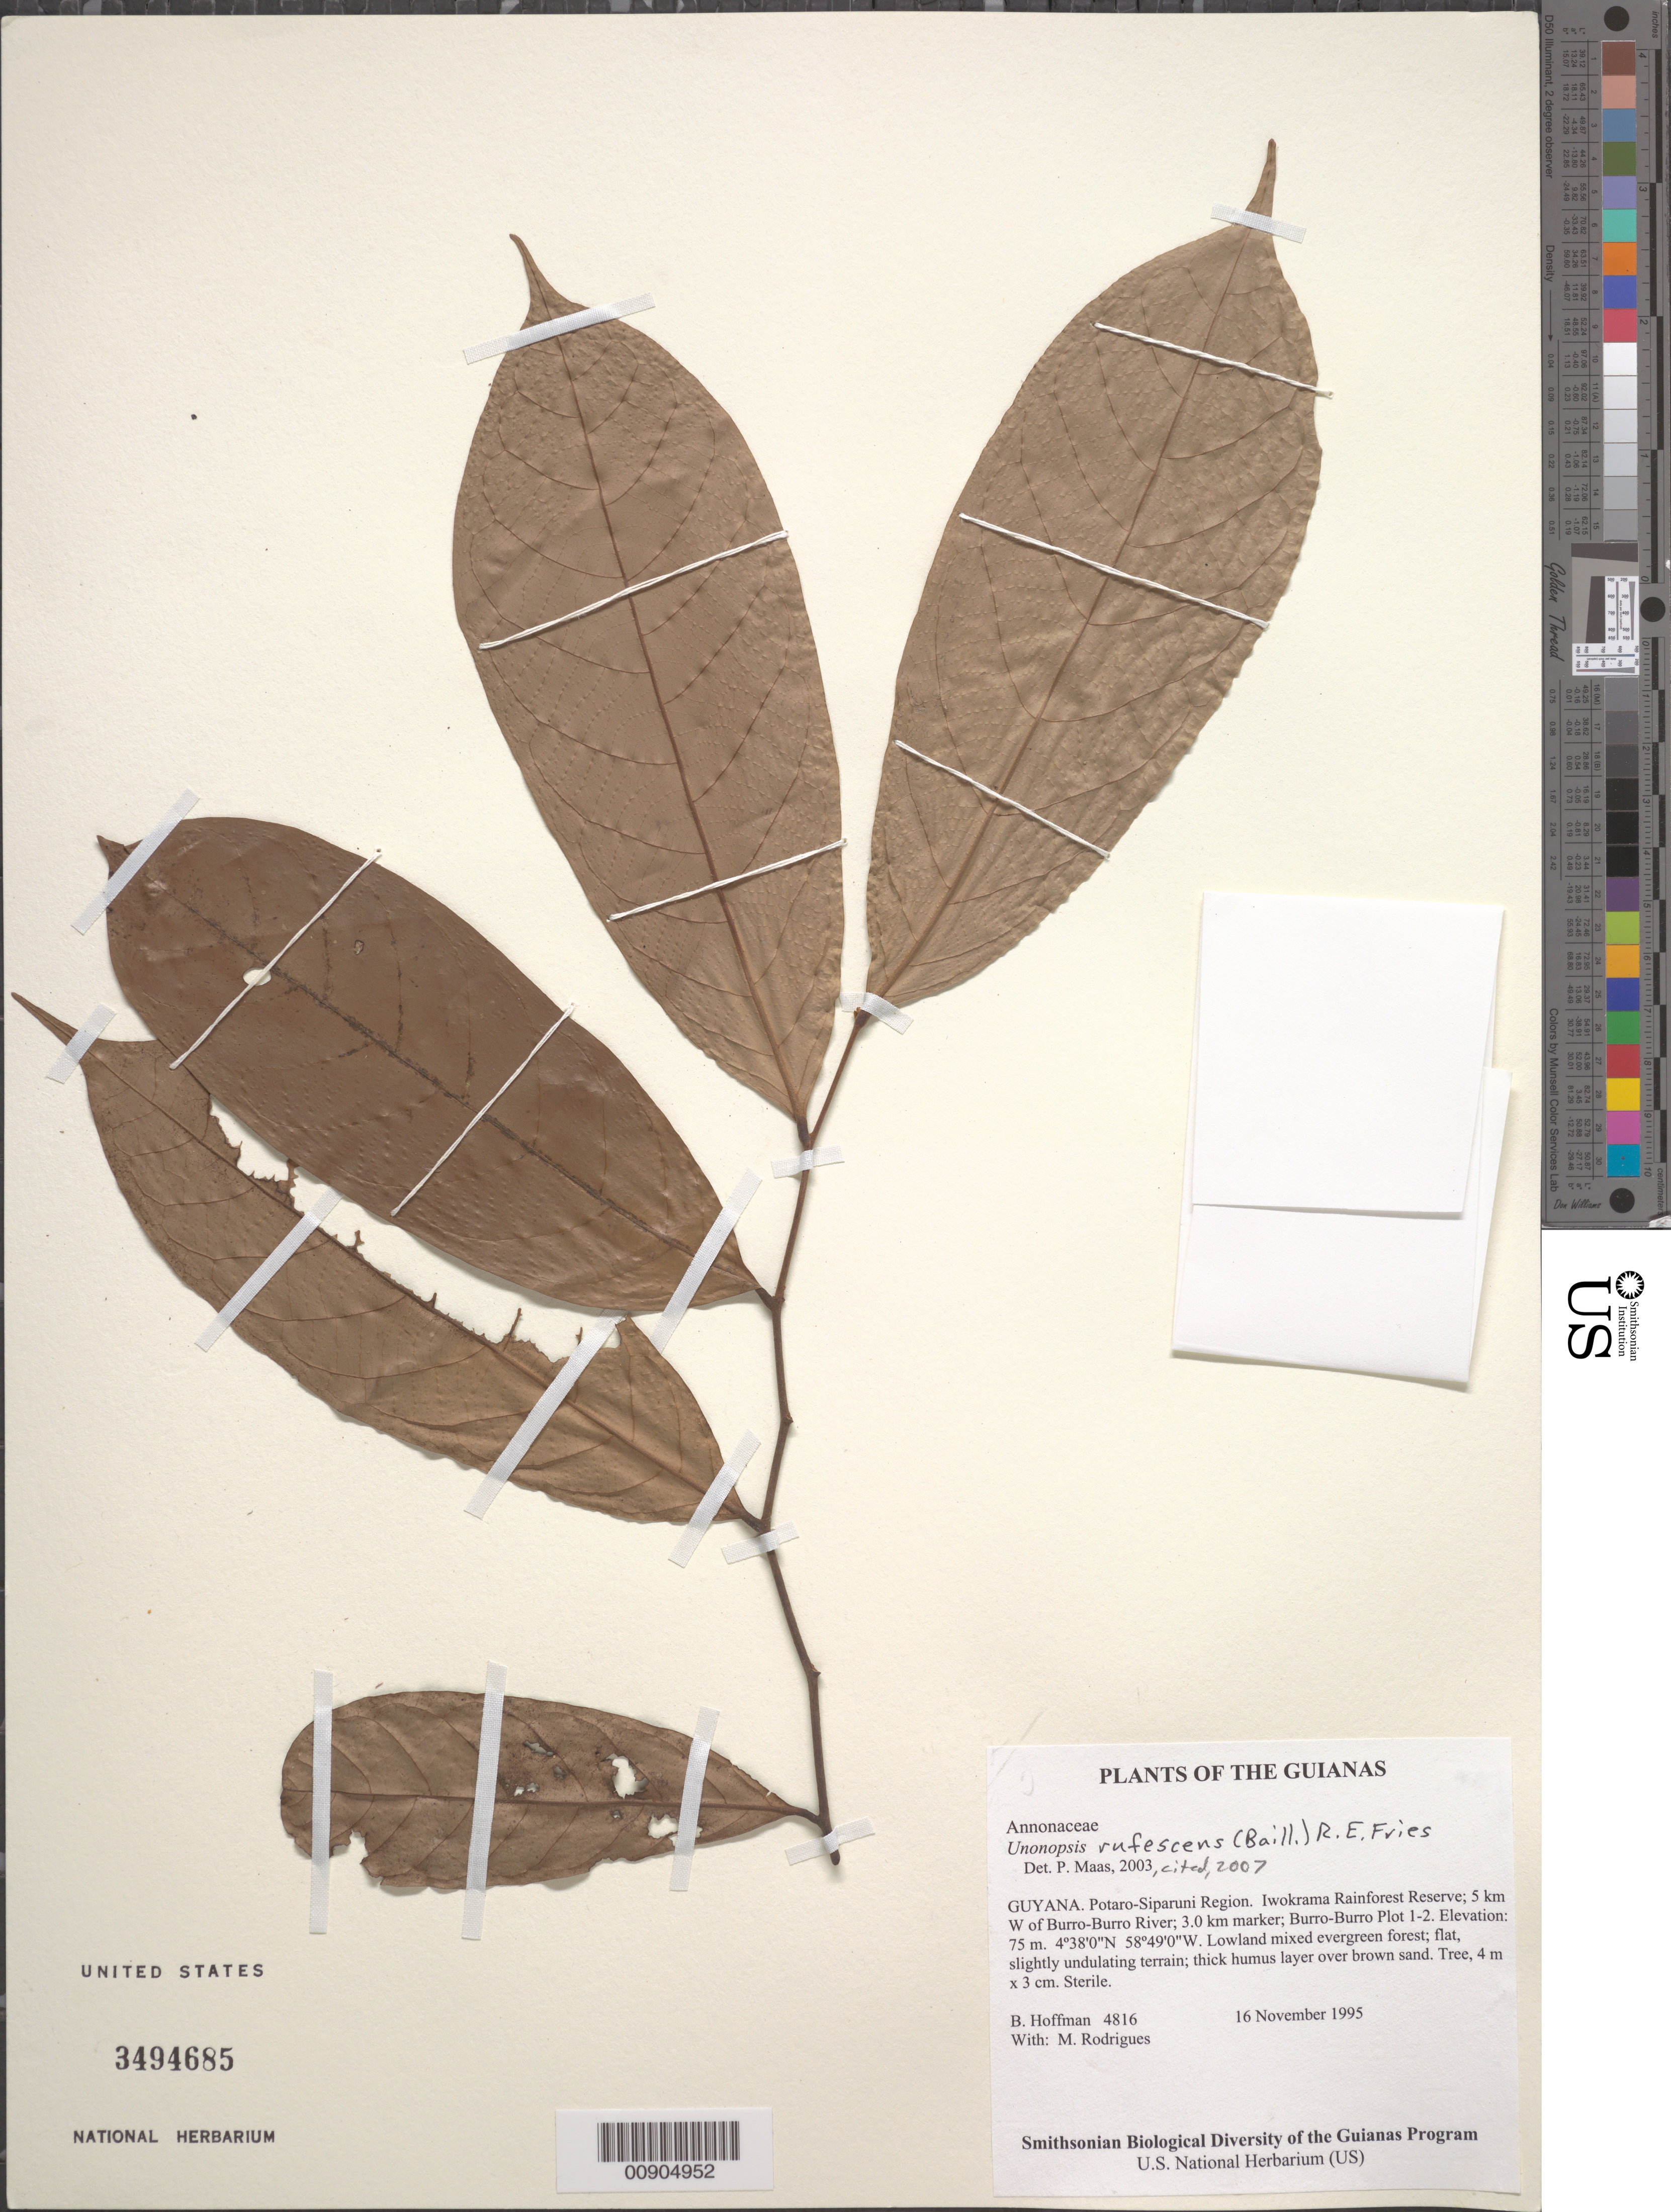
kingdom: Plantae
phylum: Tracheophyta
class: Magnoliopsida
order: Magnoliales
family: Annonaceae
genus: Unonopsis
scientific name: Unonopsis rufescens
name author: (Baill.) R.E. Fr.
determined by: Maas, Paul J. M.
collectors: B. Hoffman & M. T. Rodrigues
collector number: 4816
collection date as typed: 16 November 1995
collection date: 1995-11-16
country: Guyana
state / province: Potaro-Siparuni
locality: Iwokrama Rainforest Reserve; 5 km cut line W of Burro-Burro River; 3.0 km marker. Burro-Burro Plot 1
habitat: Lowland mixed evergreen forest; flat, slightly undulating terrain; thick humus layer over brown sand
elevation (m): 75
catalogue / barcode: US 3494685